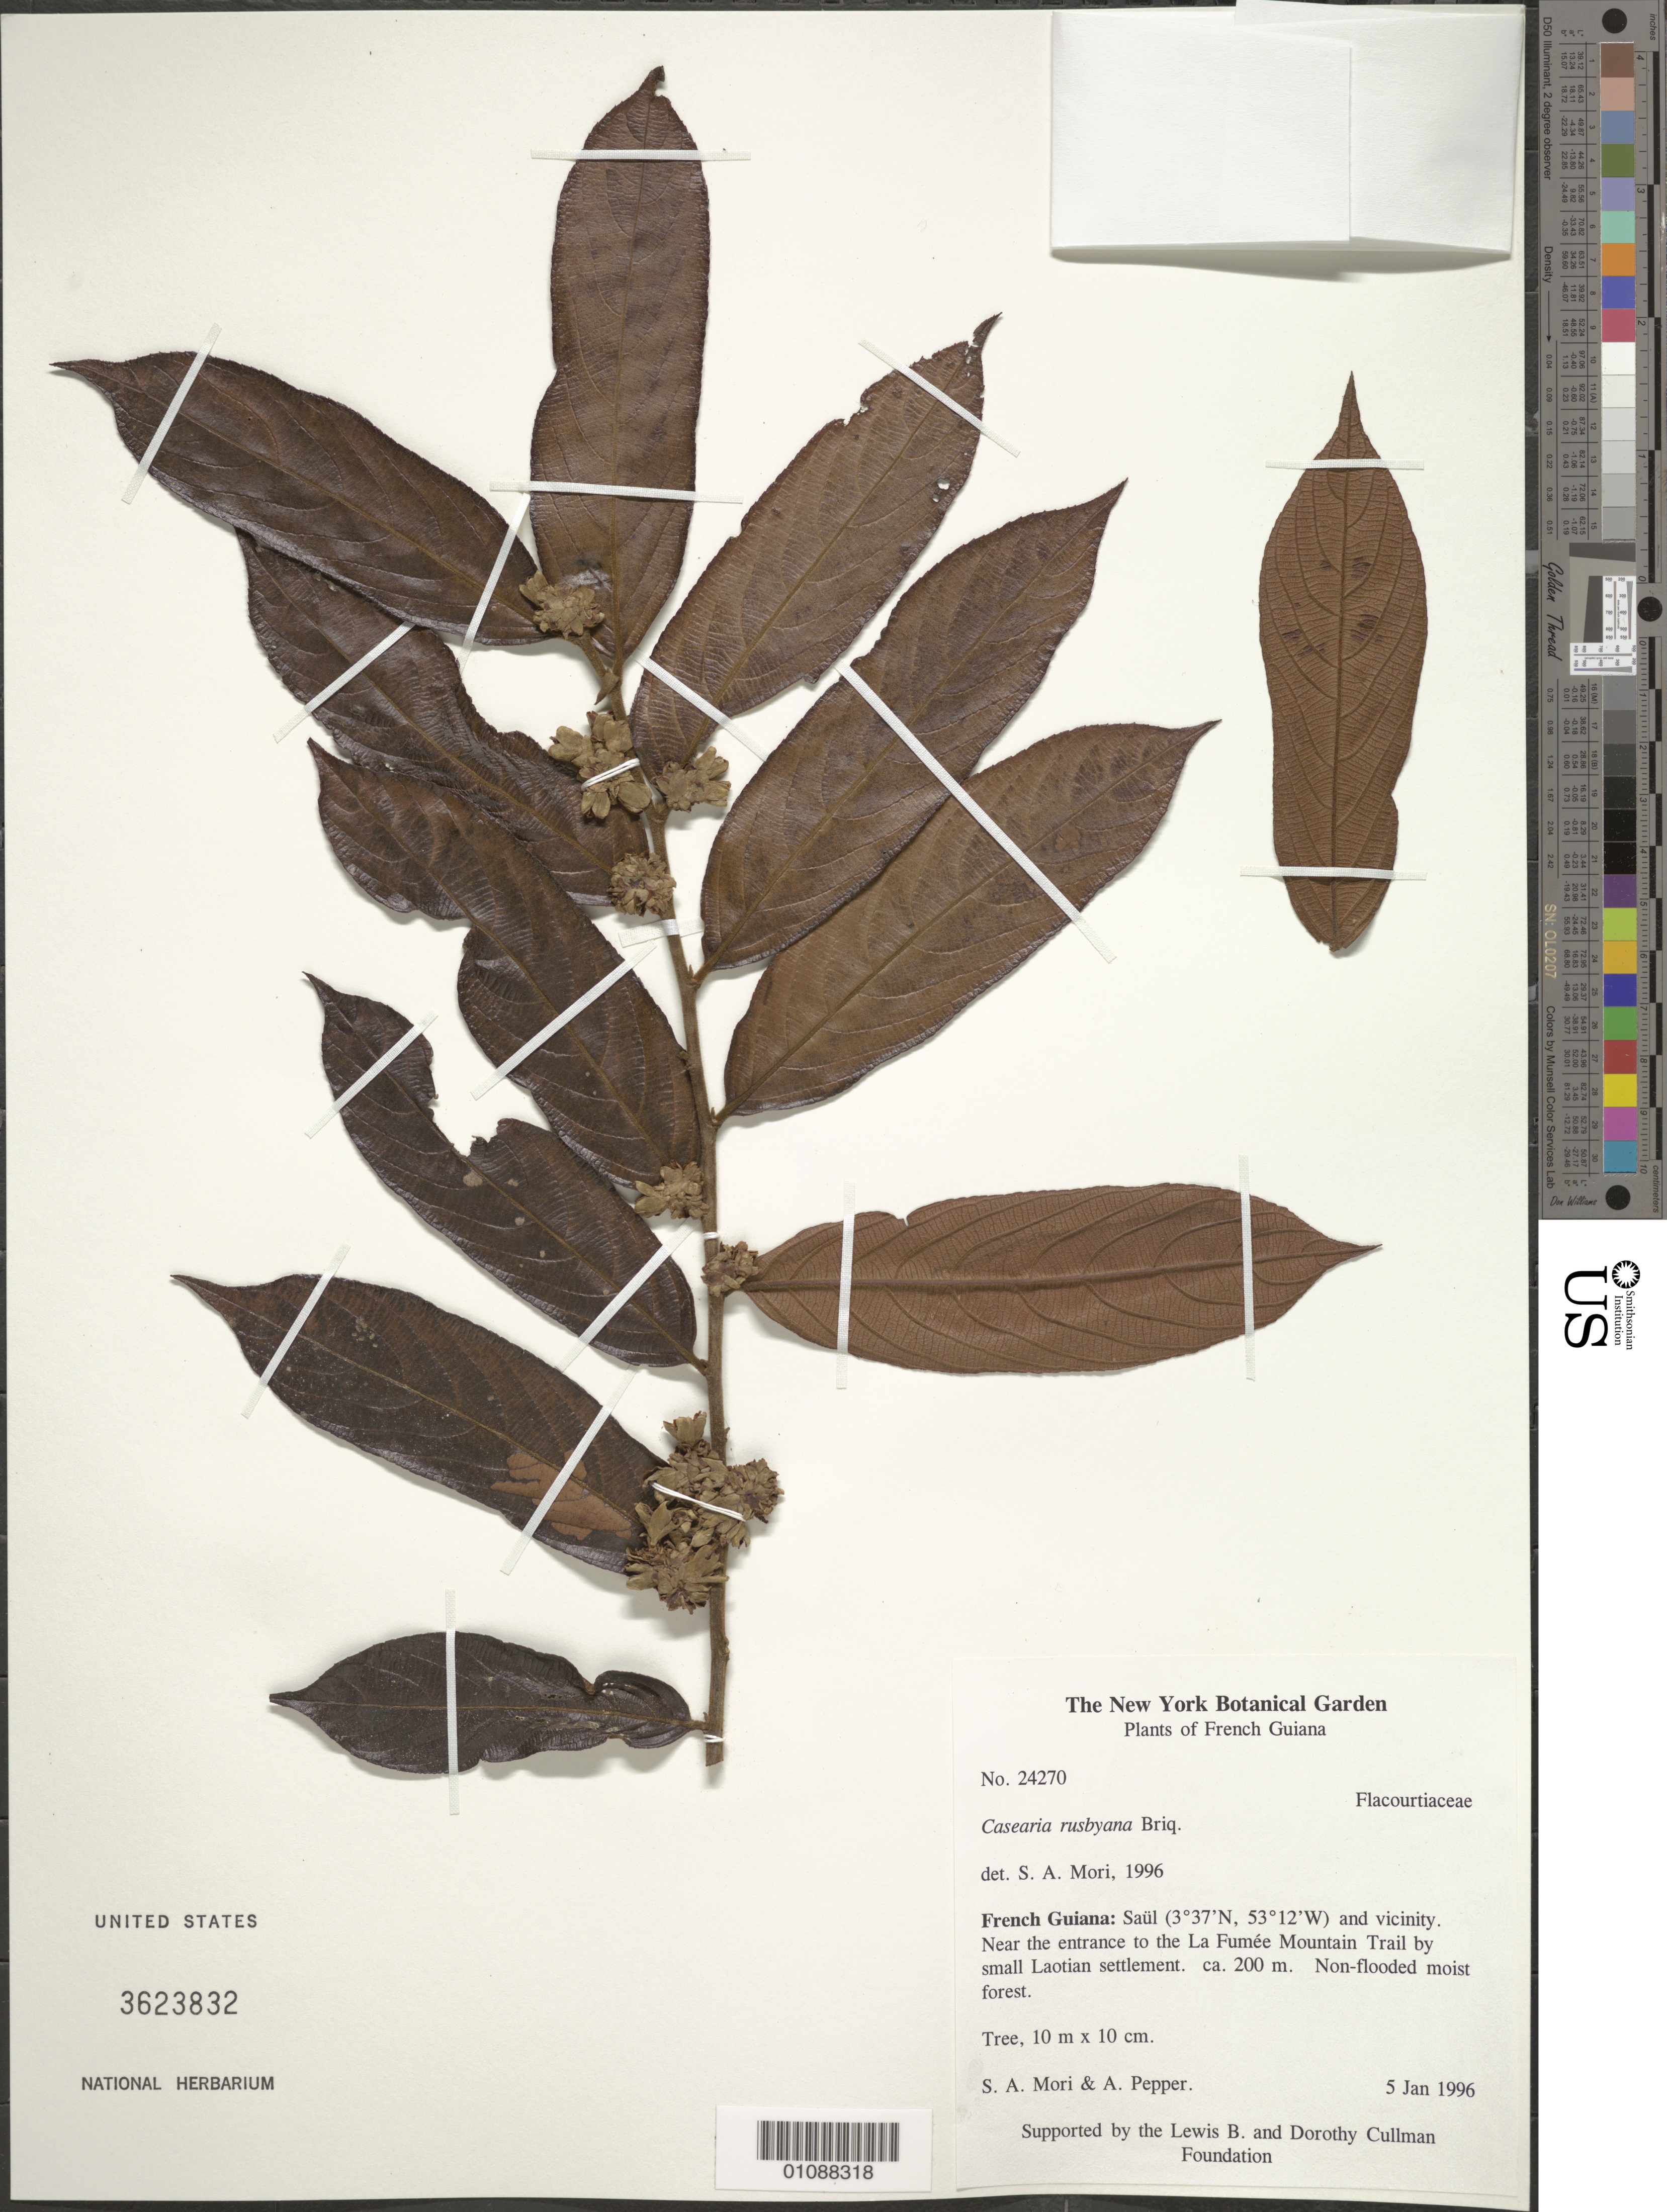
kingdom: Plantae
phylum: Tracheophyta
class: Magnoliopsida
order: Malpighiales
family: Salicaceae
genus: Casearia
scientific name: Casearia rusbyana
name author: Briq.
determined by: Mori, Scott A.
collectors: S. Mori & A. Pepper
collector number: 24270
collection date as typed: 5-Jan-96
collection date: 1996-01-05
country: French Guiana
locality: Saül and vic., near entrance to the La Fumée Mt. trail by small Laotian settlement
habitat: Non-flooded moist forest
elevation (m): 200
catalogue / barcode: US 3623832